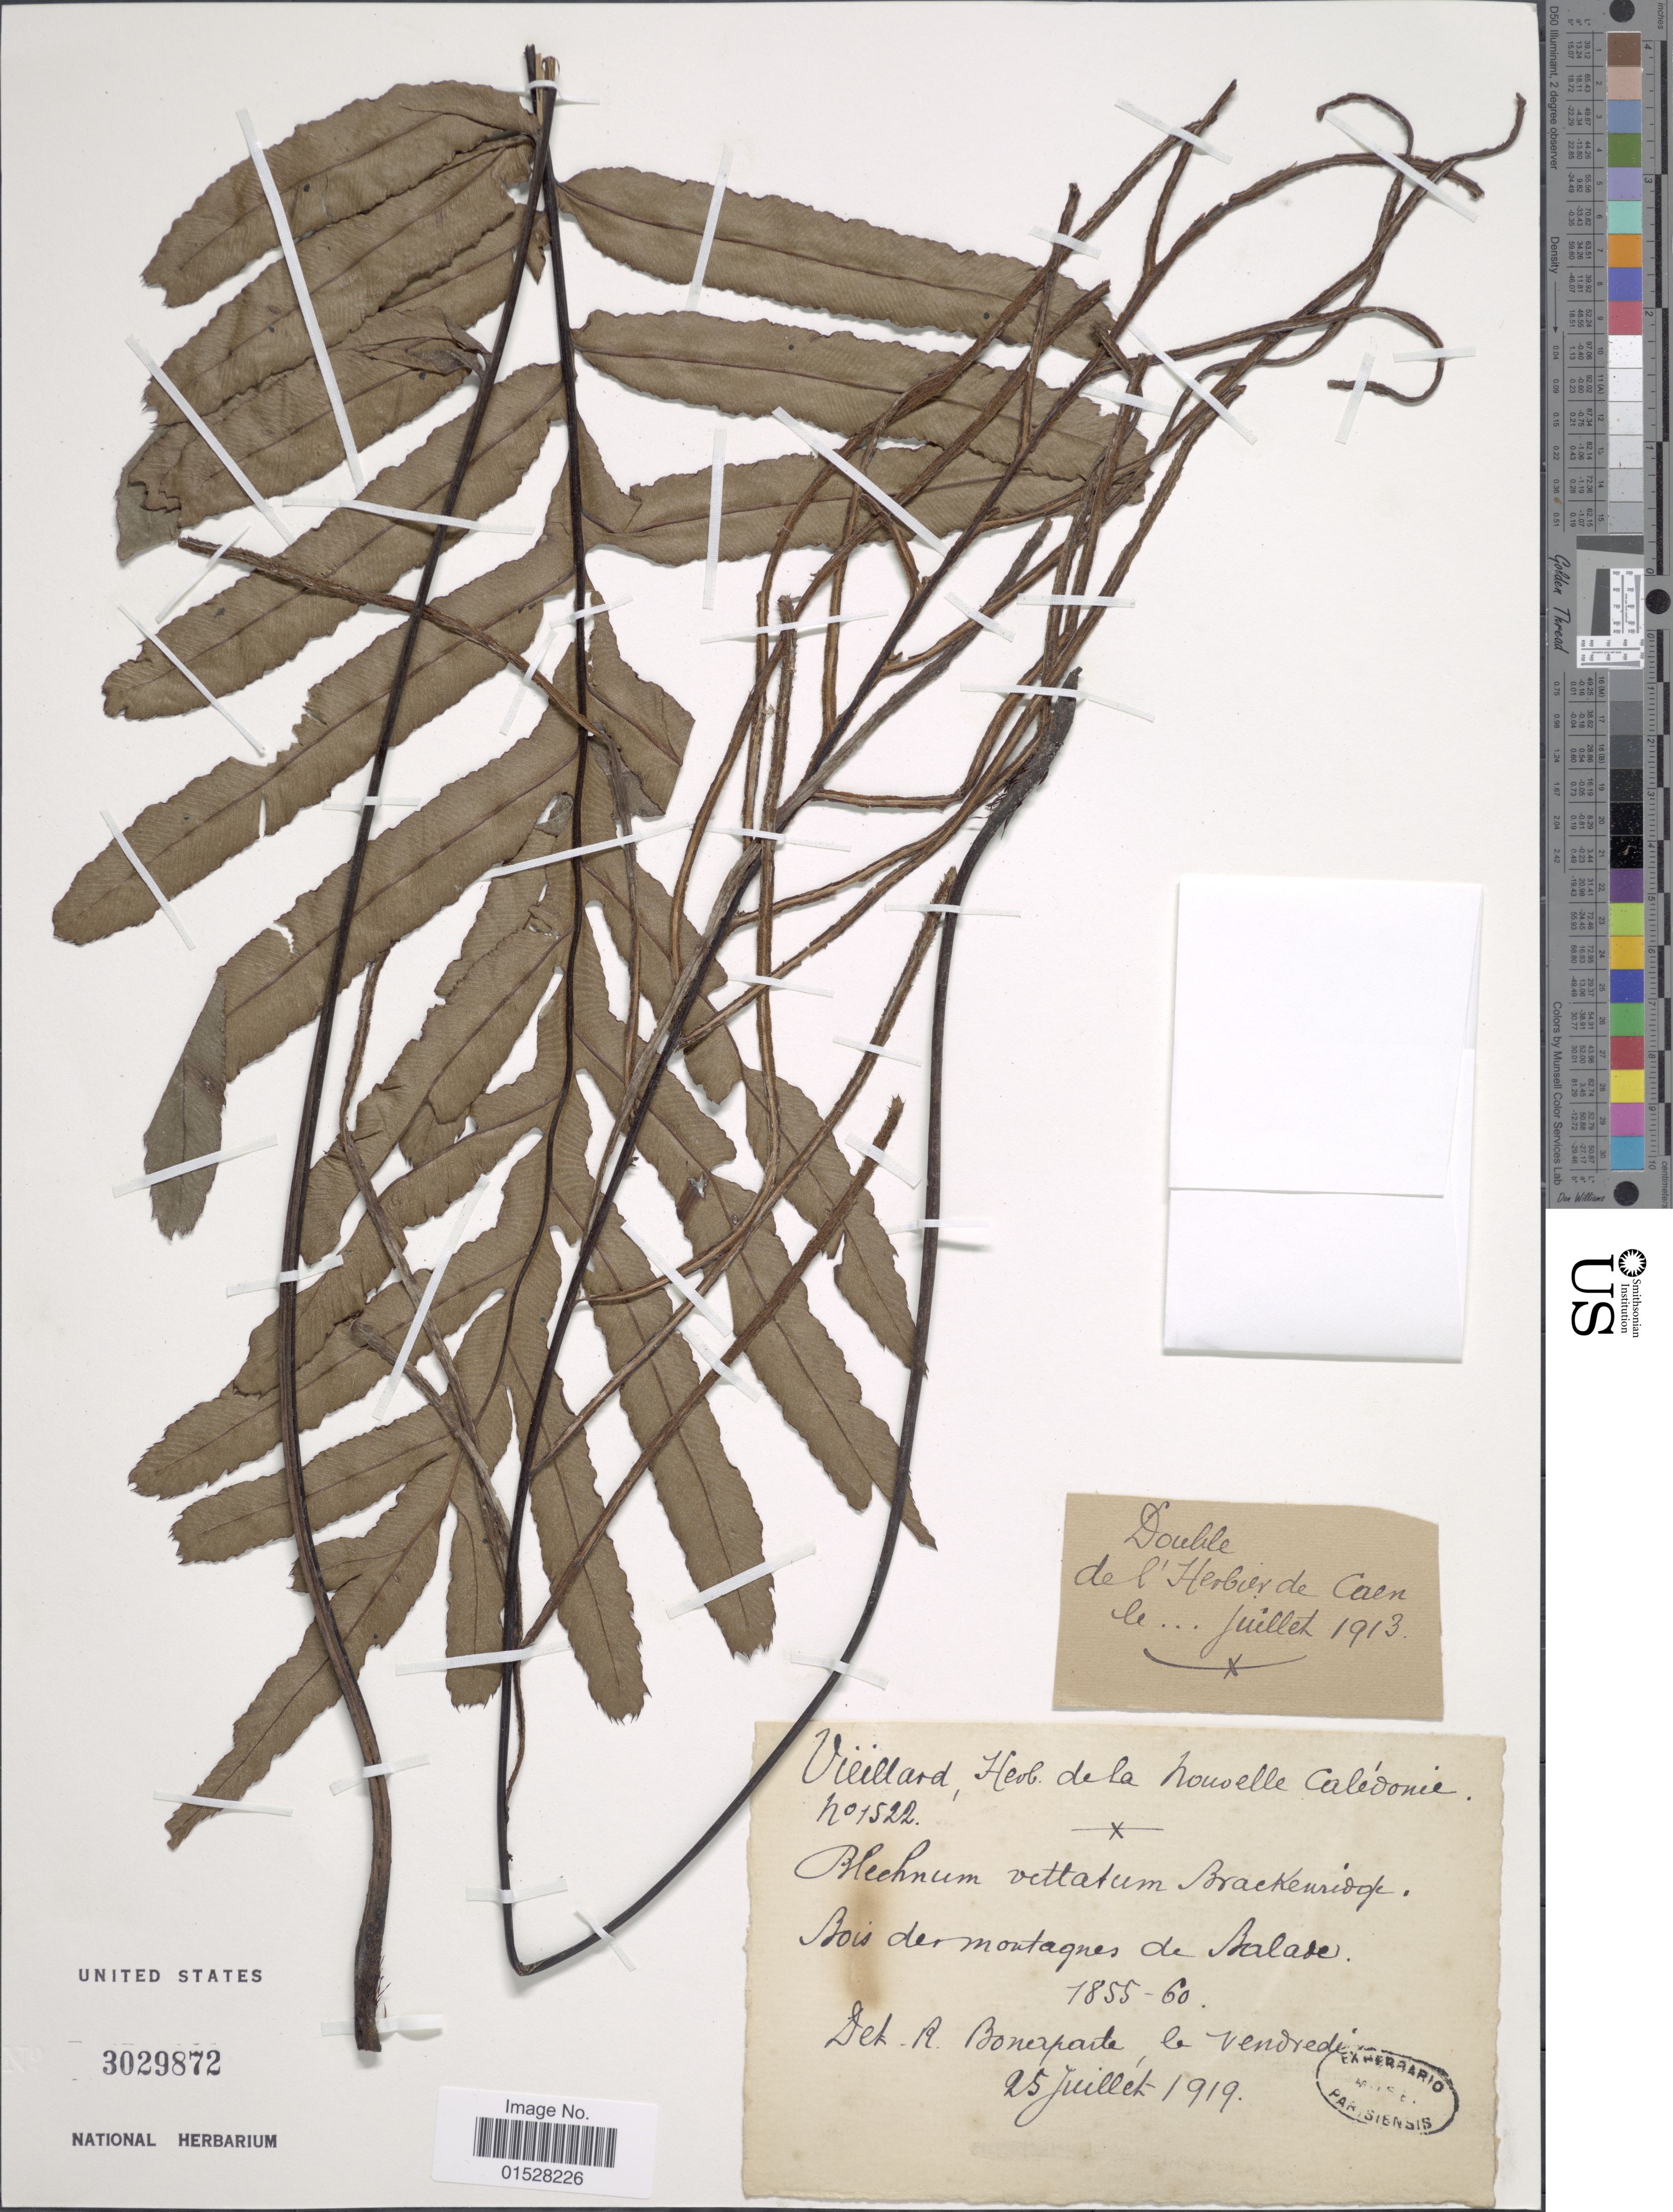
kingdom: Plantae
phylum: Tracheophyta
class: Polypodiopsida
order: Polypodiales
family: Blechnaceae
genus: Blechnum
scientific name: Blechnum vittatum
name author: Brack. in Wilkes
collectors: -. Vieillard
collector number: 1522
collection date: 1855/1860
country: New Caledonia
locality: Bois der montagnes de Balade. [interpreted]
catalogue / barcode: US 3029872